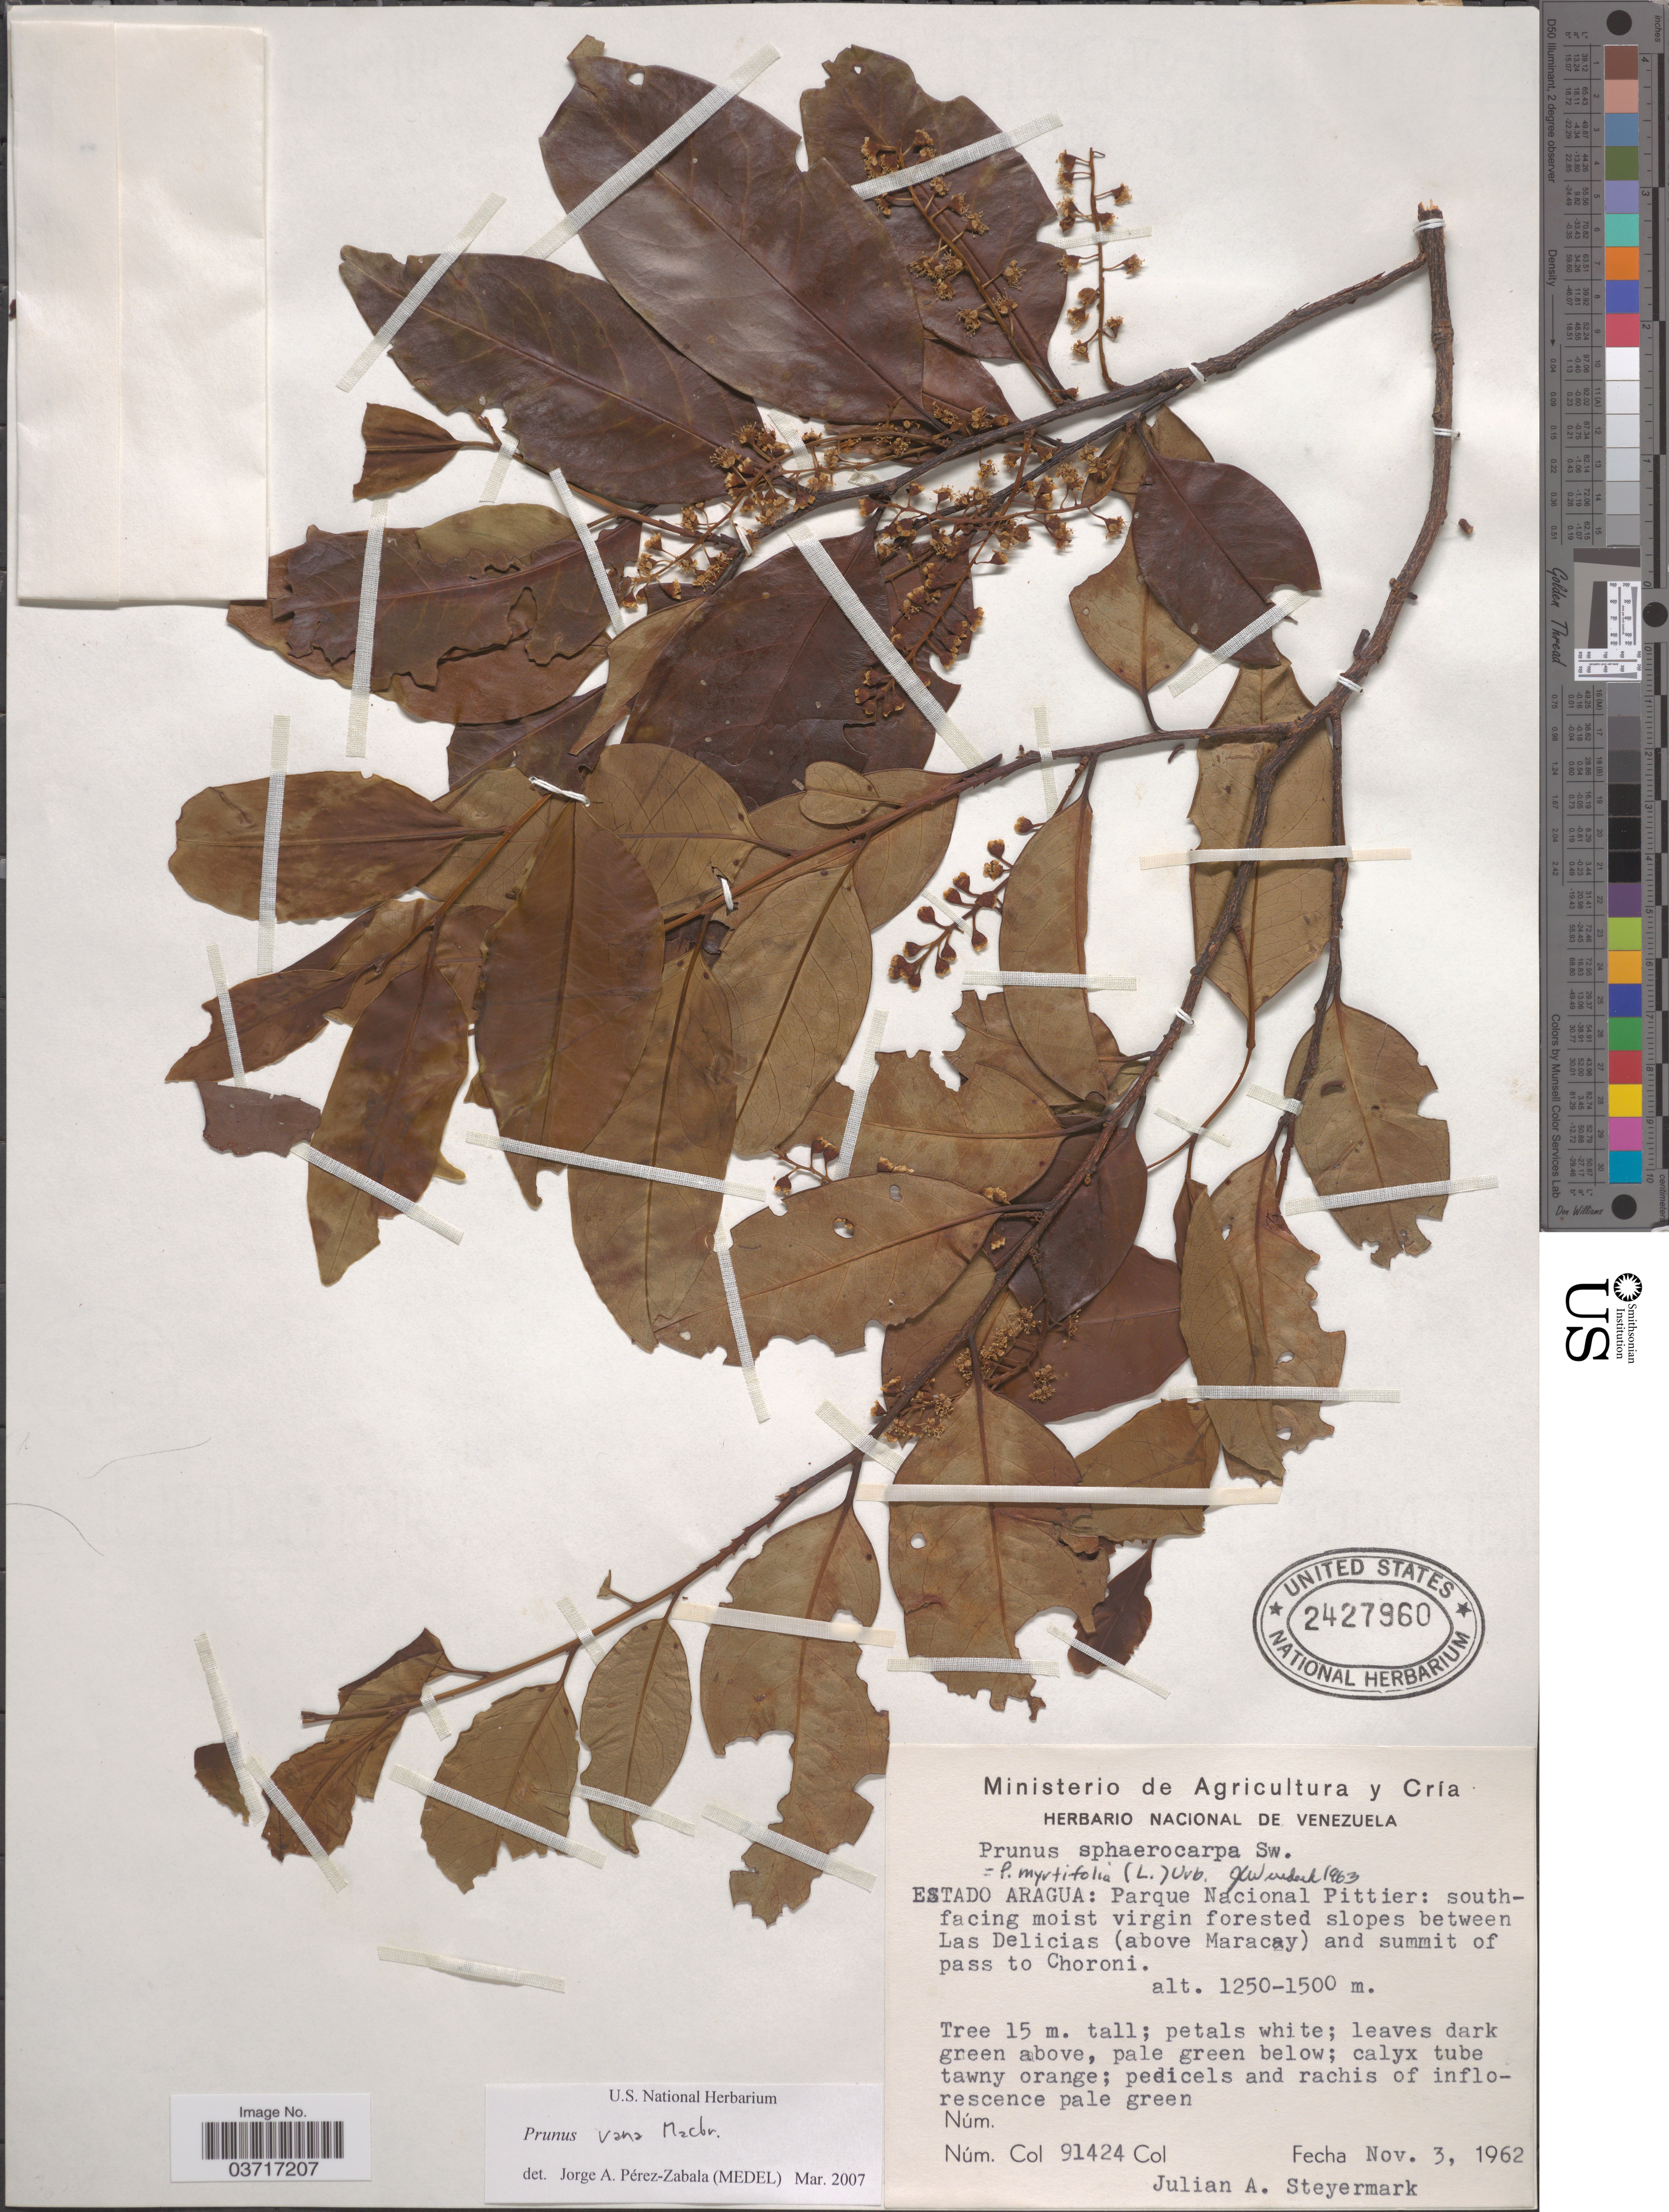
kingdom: Plantae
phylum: Tracheophyta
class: Magnoliopsida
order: Rosales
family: Rosaceae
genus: Prunus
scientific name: Prunus vana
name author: J.F. Macbr.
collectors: J. Steyermark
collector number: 91424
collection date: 1962-11-03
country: Venezuela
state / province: Aragua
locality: Parque Nacional Pittier: between Las Delicias (above Maracay) and summit of pass to Choroni.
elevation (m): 1250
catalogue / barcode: US 2427960